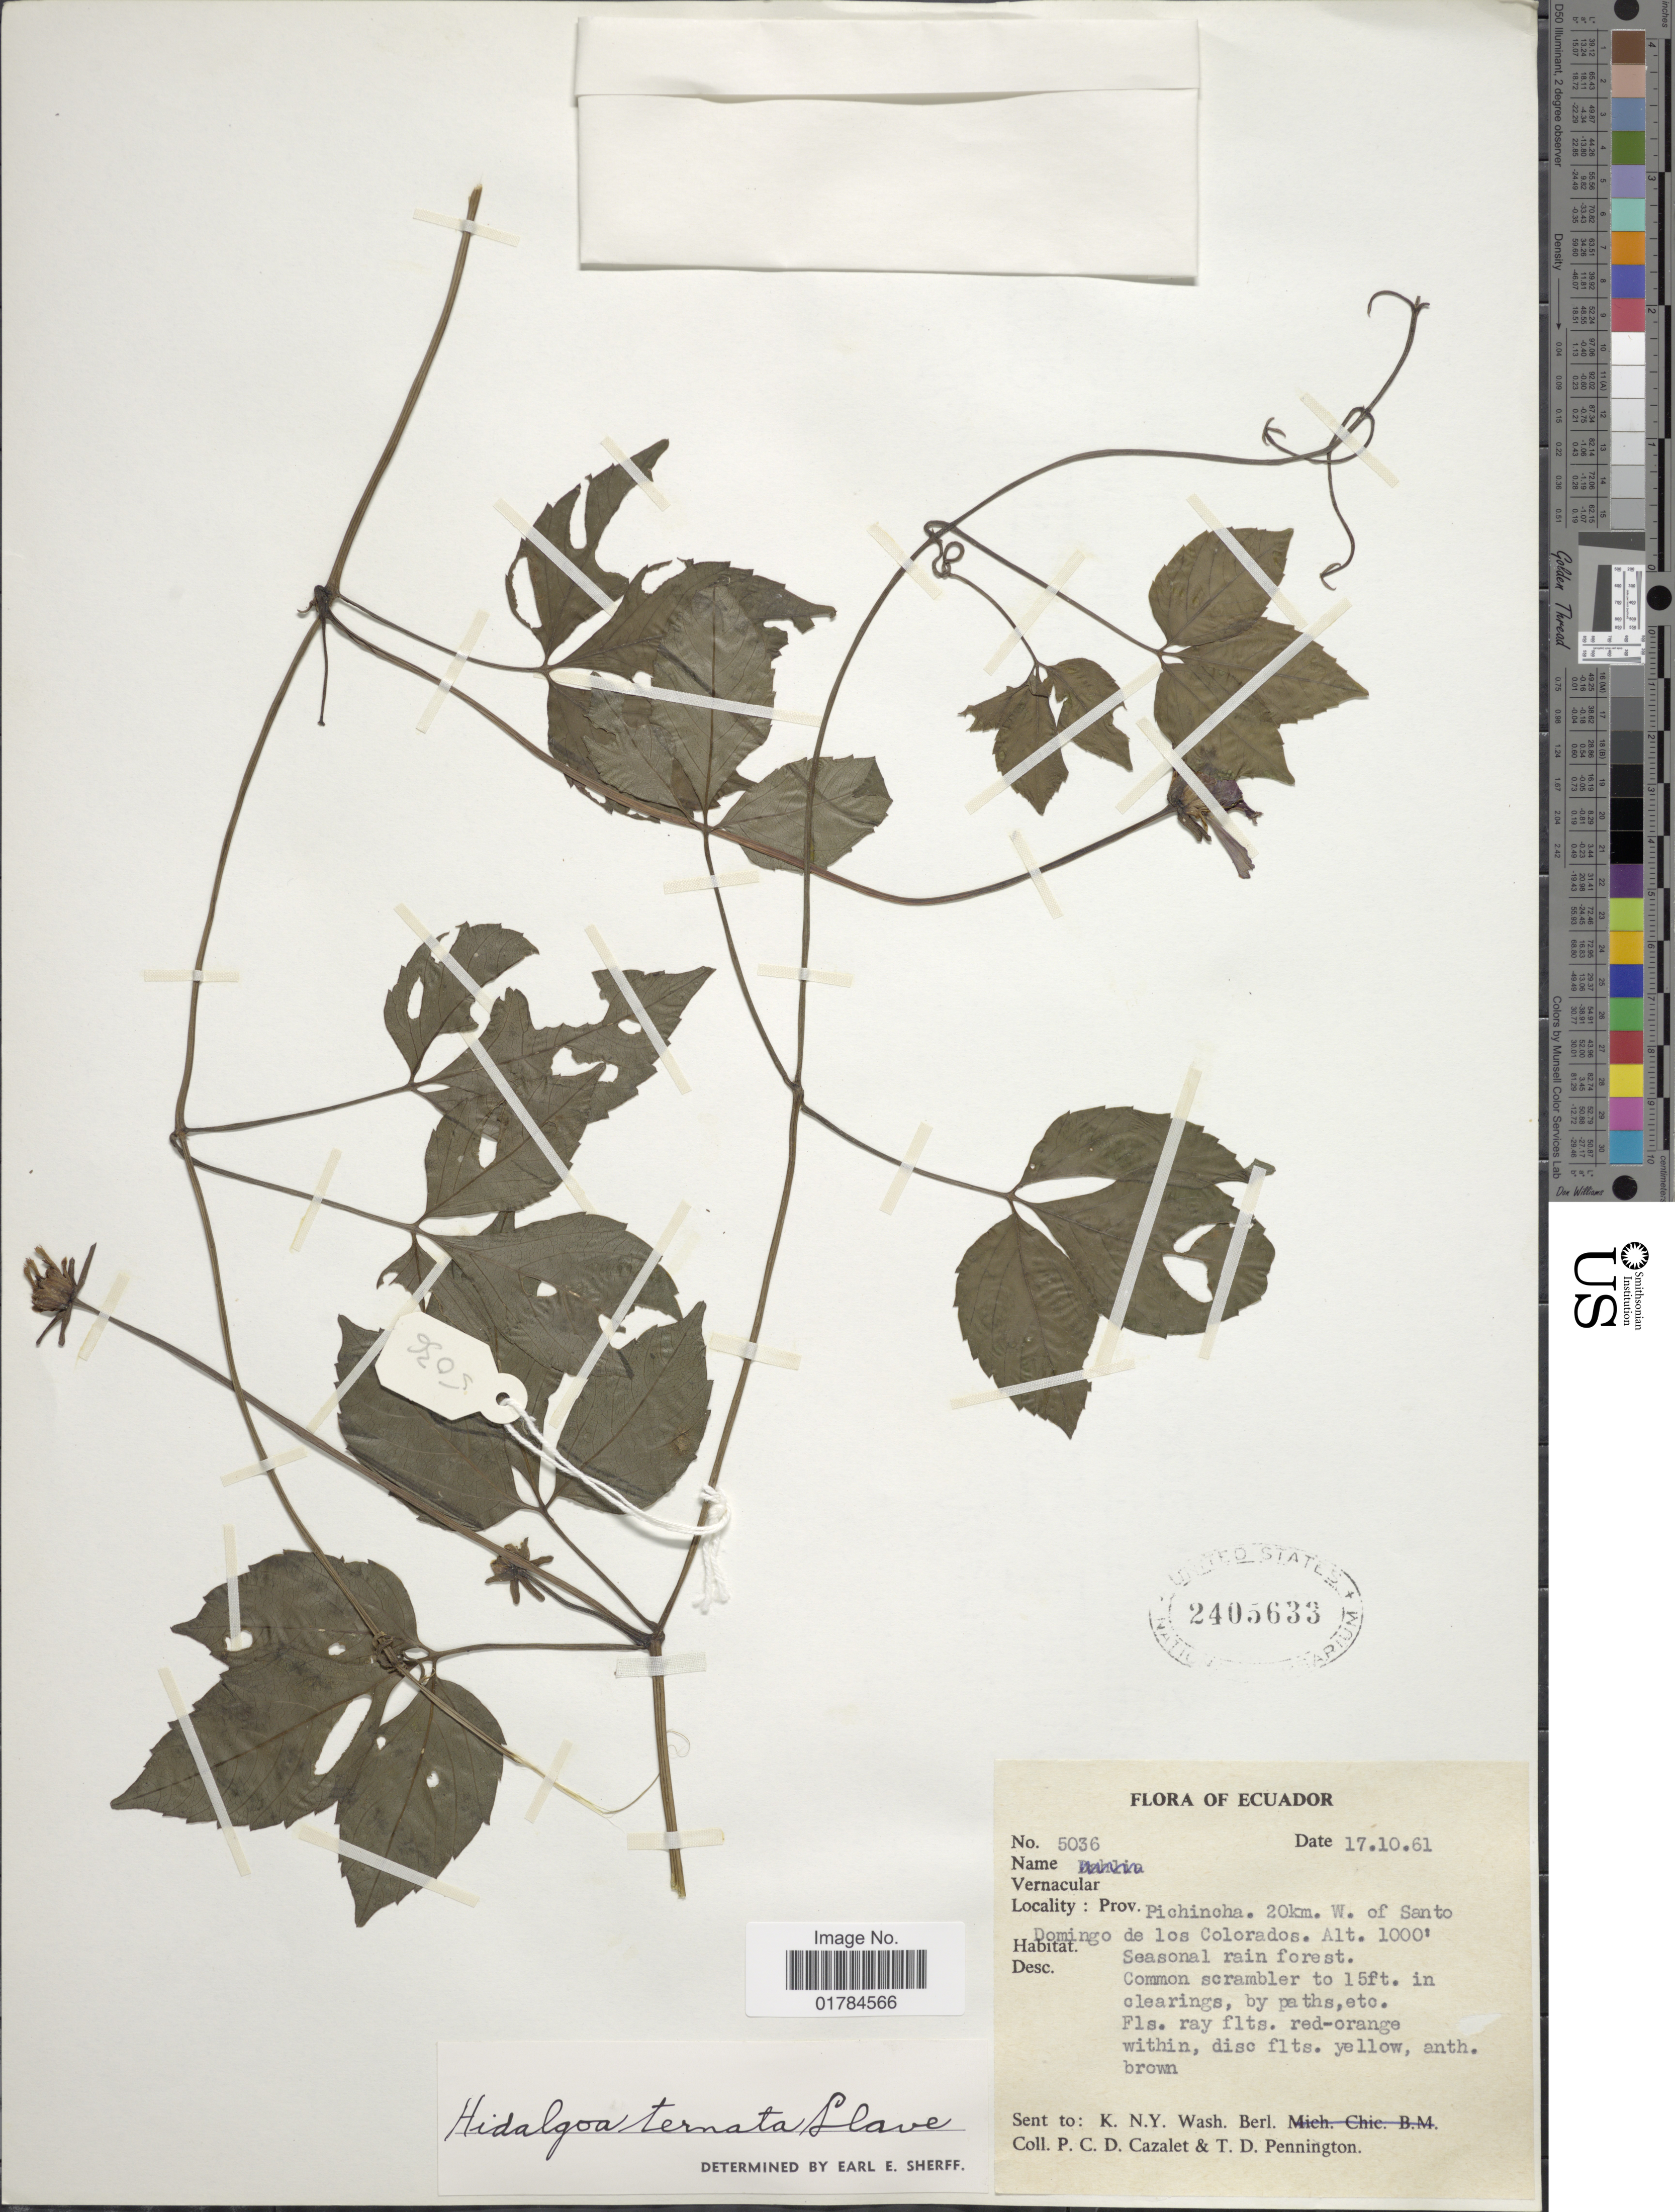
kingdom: Plantae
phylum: Tracheophyta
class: Magnoliopsida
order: Asterales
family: Asteraceae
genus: Hidalgoa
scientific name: Hidalgoa ternata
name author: La Llave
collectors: P. C. D. Cazalet & T. D. Pennington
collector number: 5036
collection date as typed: Transcribed d/m/y: 17/10/61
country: Ecuador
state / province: Pichincha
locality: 20 km. W. of Santo Domingo de los Colorados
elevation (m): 305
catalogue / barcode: US 2405633